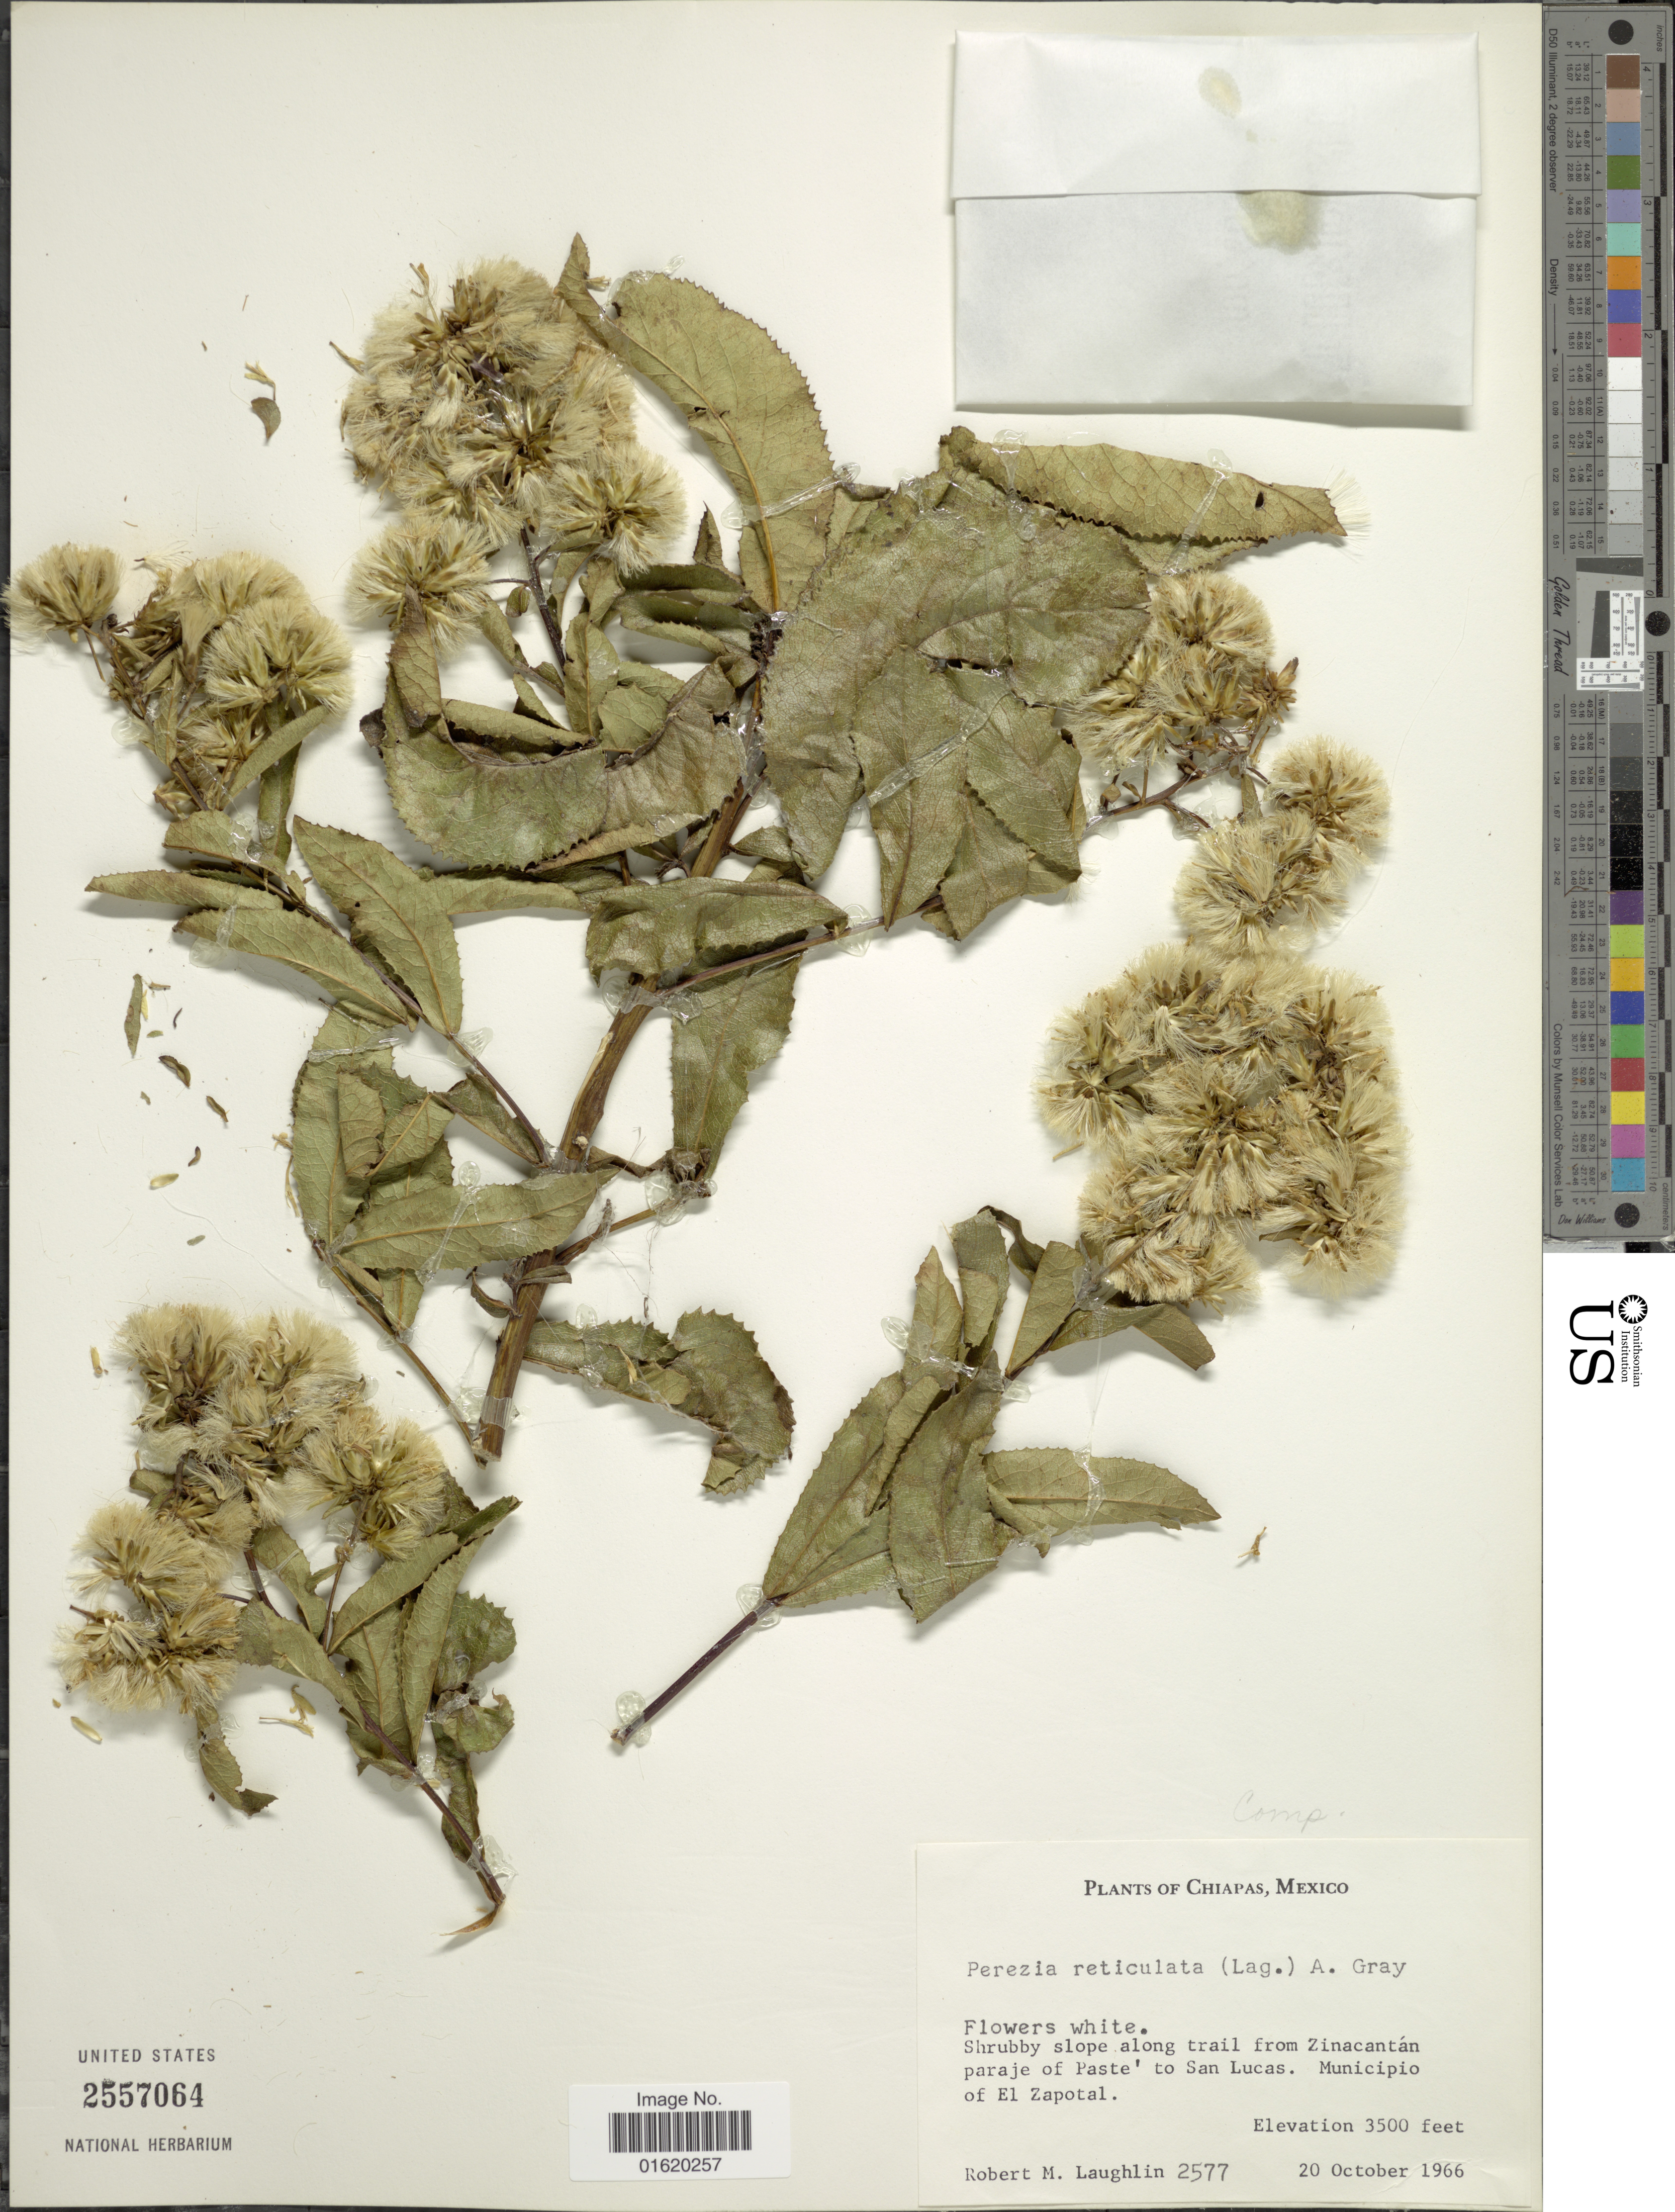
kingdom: Plantae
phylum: Tracheophyta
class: Magnoliopsida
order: Asterales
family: Asteraceae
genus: Acourtia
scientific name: Acourtia reticulata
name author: (Lag. ex D. Don) Reveal & R.M. King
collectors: R. M. Laughlin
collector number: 2577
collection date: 1966-10-20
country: Mexico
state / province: Chiapas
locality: Shrubby slope along trail from Zinacantán paraje of Paste' to San Lucas, Municipio of El Zapotal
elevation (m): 1067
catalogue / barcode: US 2557064